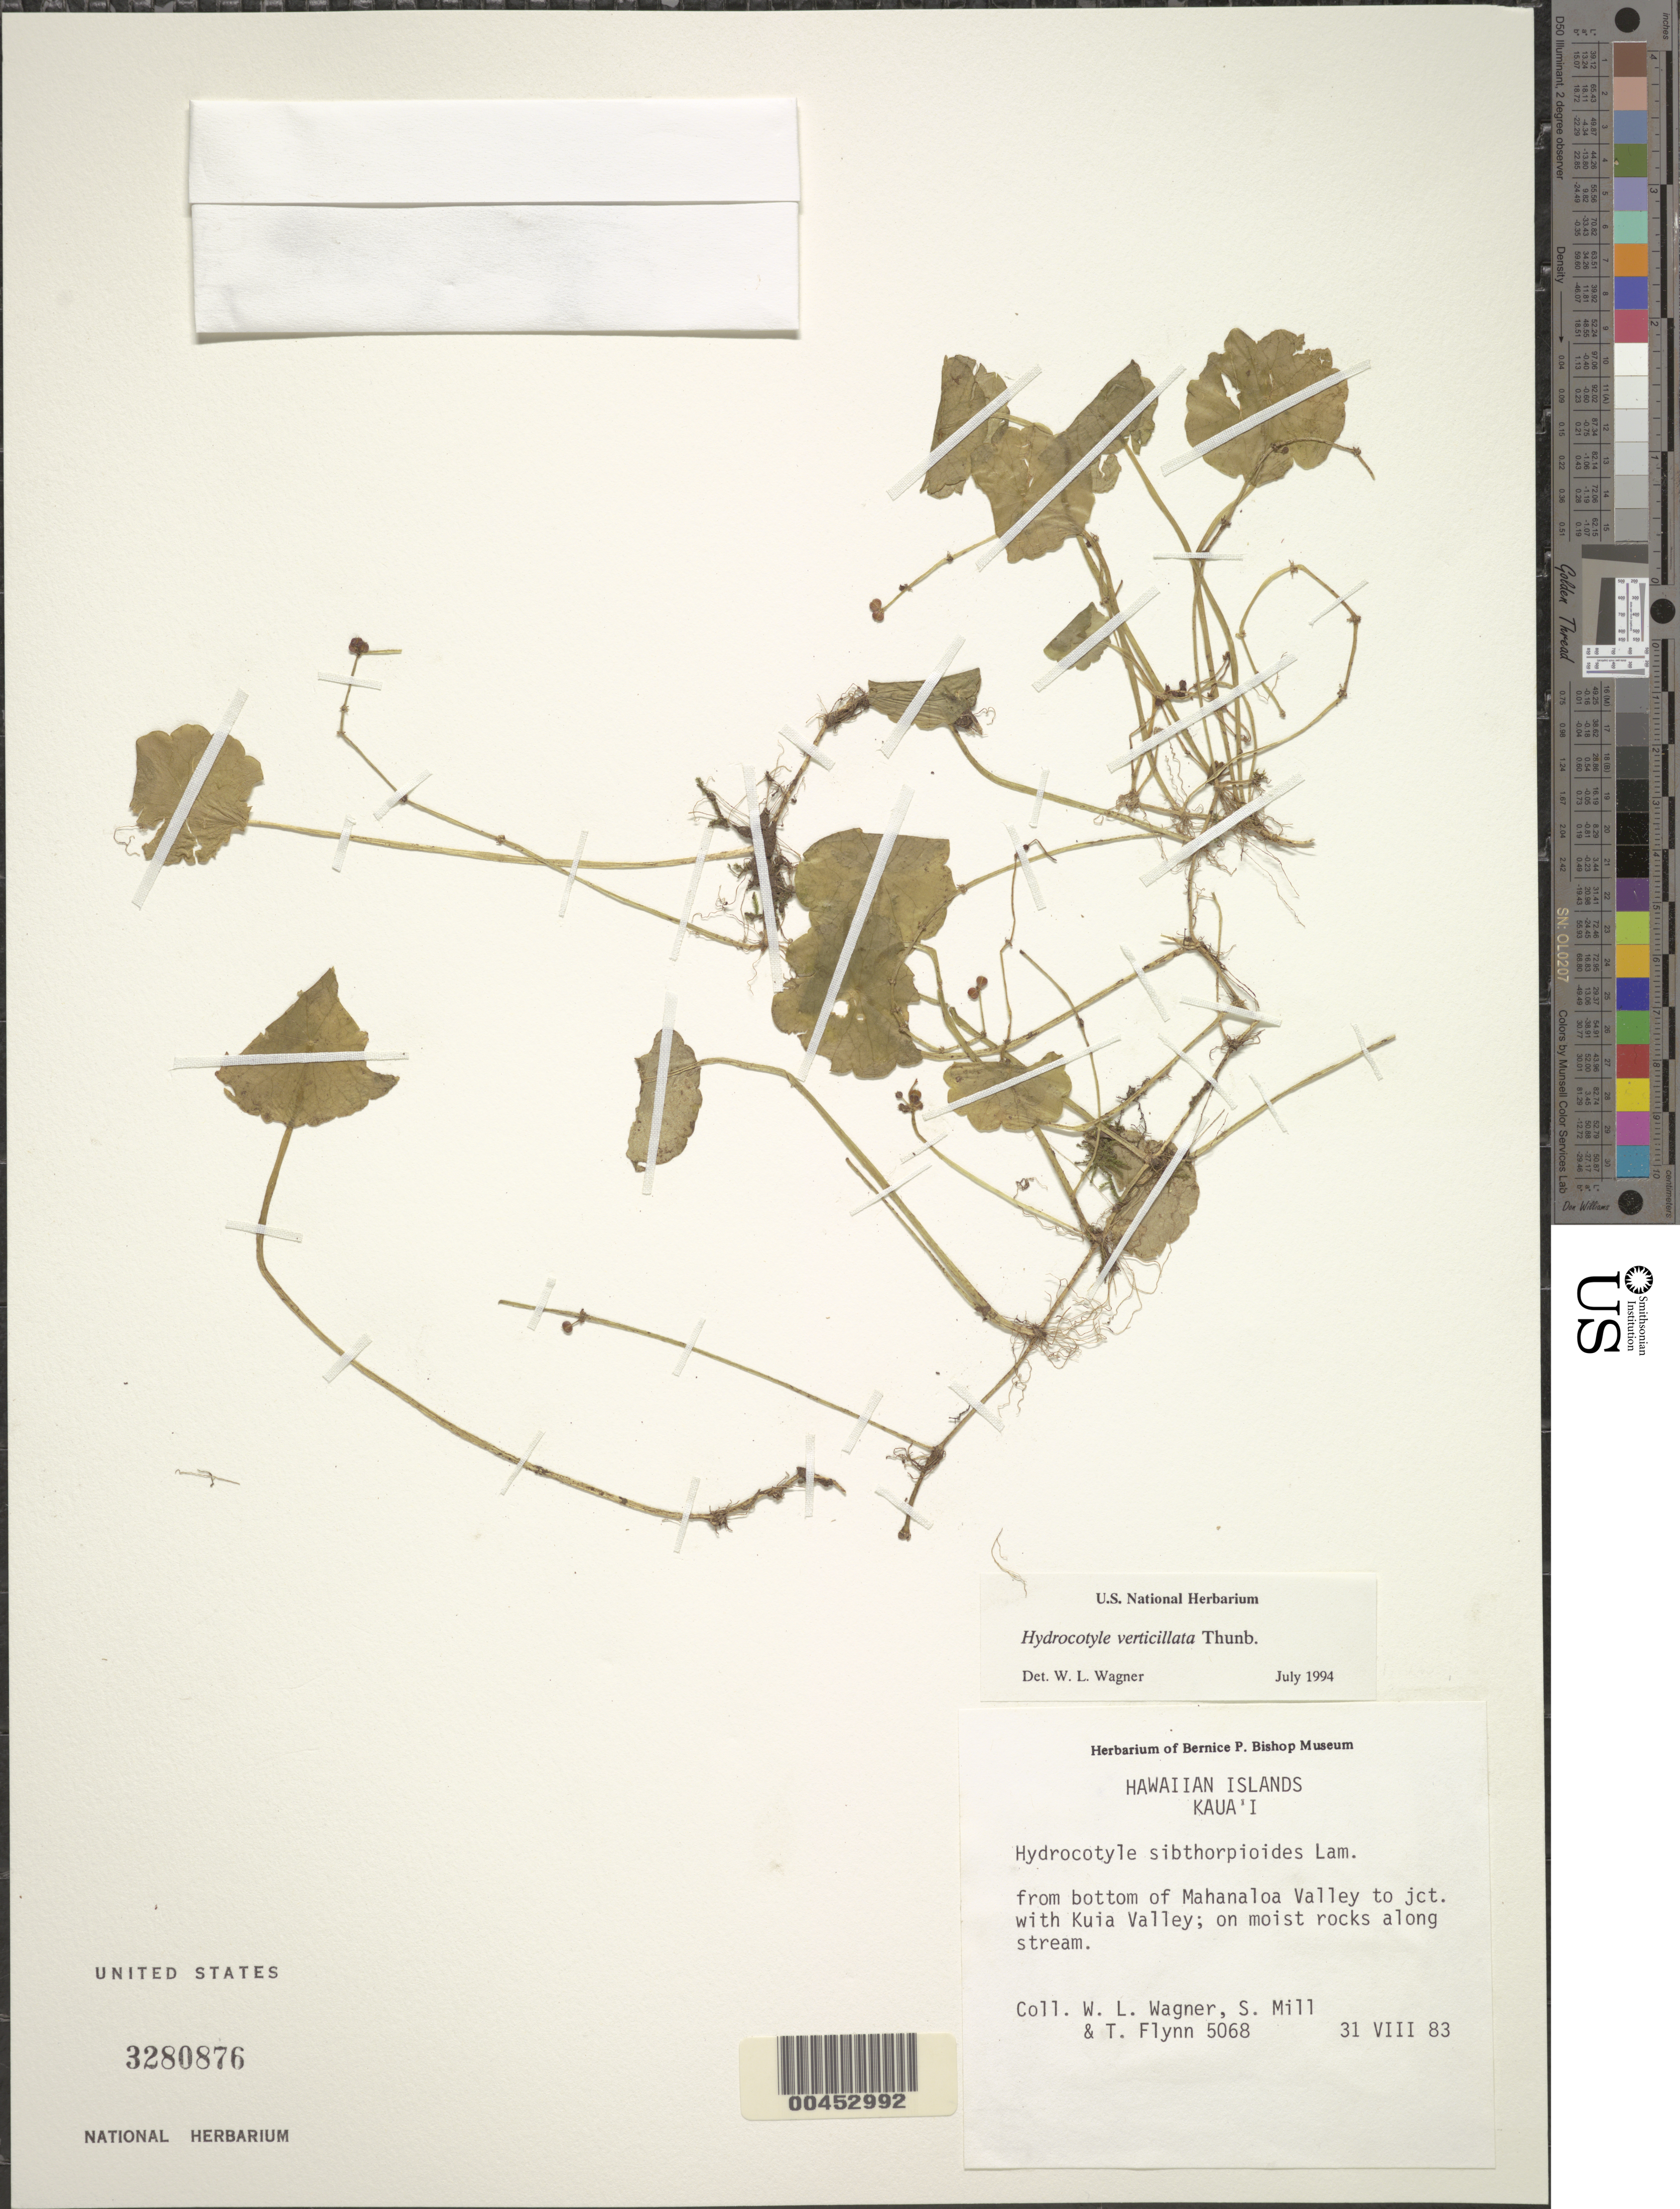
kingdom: Plantae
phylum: Tracheophyta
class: Magnoliopsida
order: Apiales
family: Araliaceae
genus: Hydrocotyle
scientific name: Hydrocotyle verticillata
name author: Thunb.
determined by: Wagner, W. L., (BOT), Smithsonian Institution - National Museum of Natural History (UNITED STATES)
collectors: W. L. Wagner, S. W. Miller & T. W. Flynn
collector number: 5068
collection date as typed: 31 Aug 1983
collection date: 1983-08-31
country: United States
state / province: Hawaii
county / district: Kauai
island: Kaua'i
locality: From bottom of Mahanaloa Valley to jct with Kuia Valley, along stream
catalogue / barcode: US 3280876